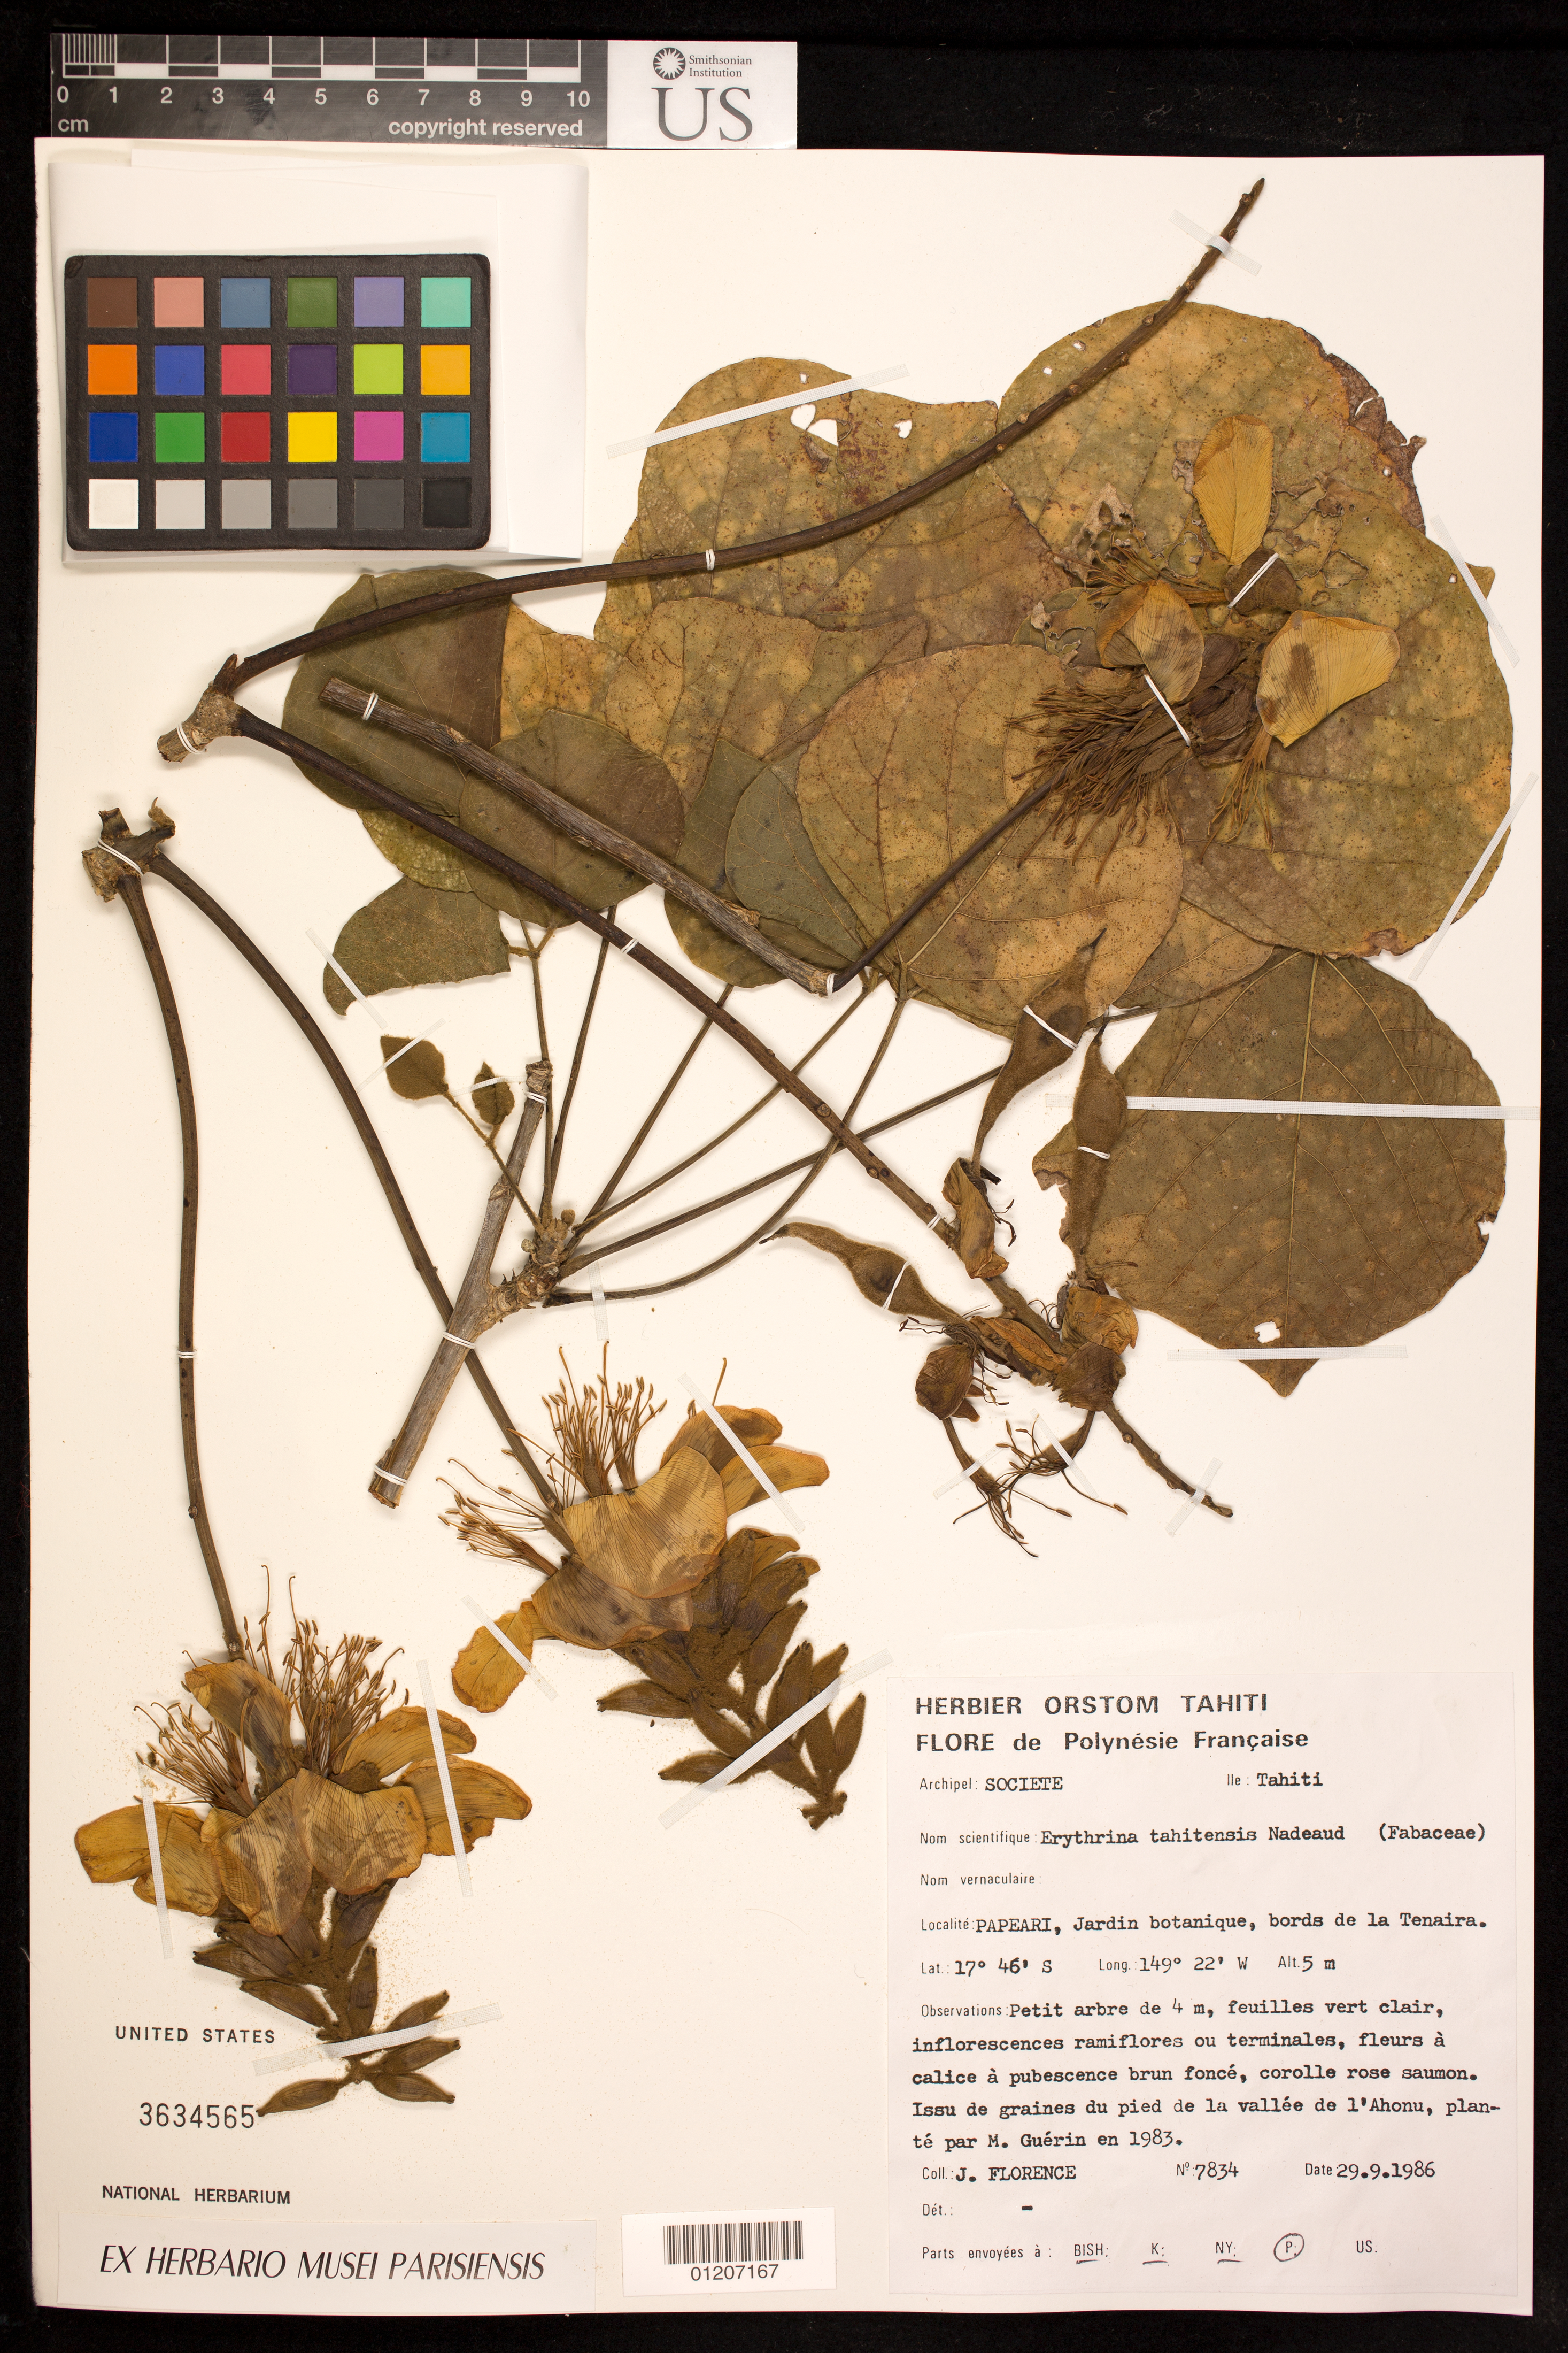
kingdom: Plantae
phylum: Tracheophyta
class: Magnoliopsida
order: Fabales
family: Fabaceae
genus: Erythrina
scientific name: Erythrina tahitensis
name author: Nadeaud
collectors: J. Florence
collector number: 7834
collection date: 1986-09-29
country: French Polynesia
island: Tahiti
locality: Issu de graines de pied de la vallèe de L'Ahonu. Papeari, Jardin botanique, bords de la Tenaira.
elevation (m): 5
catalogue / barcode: US 3634565